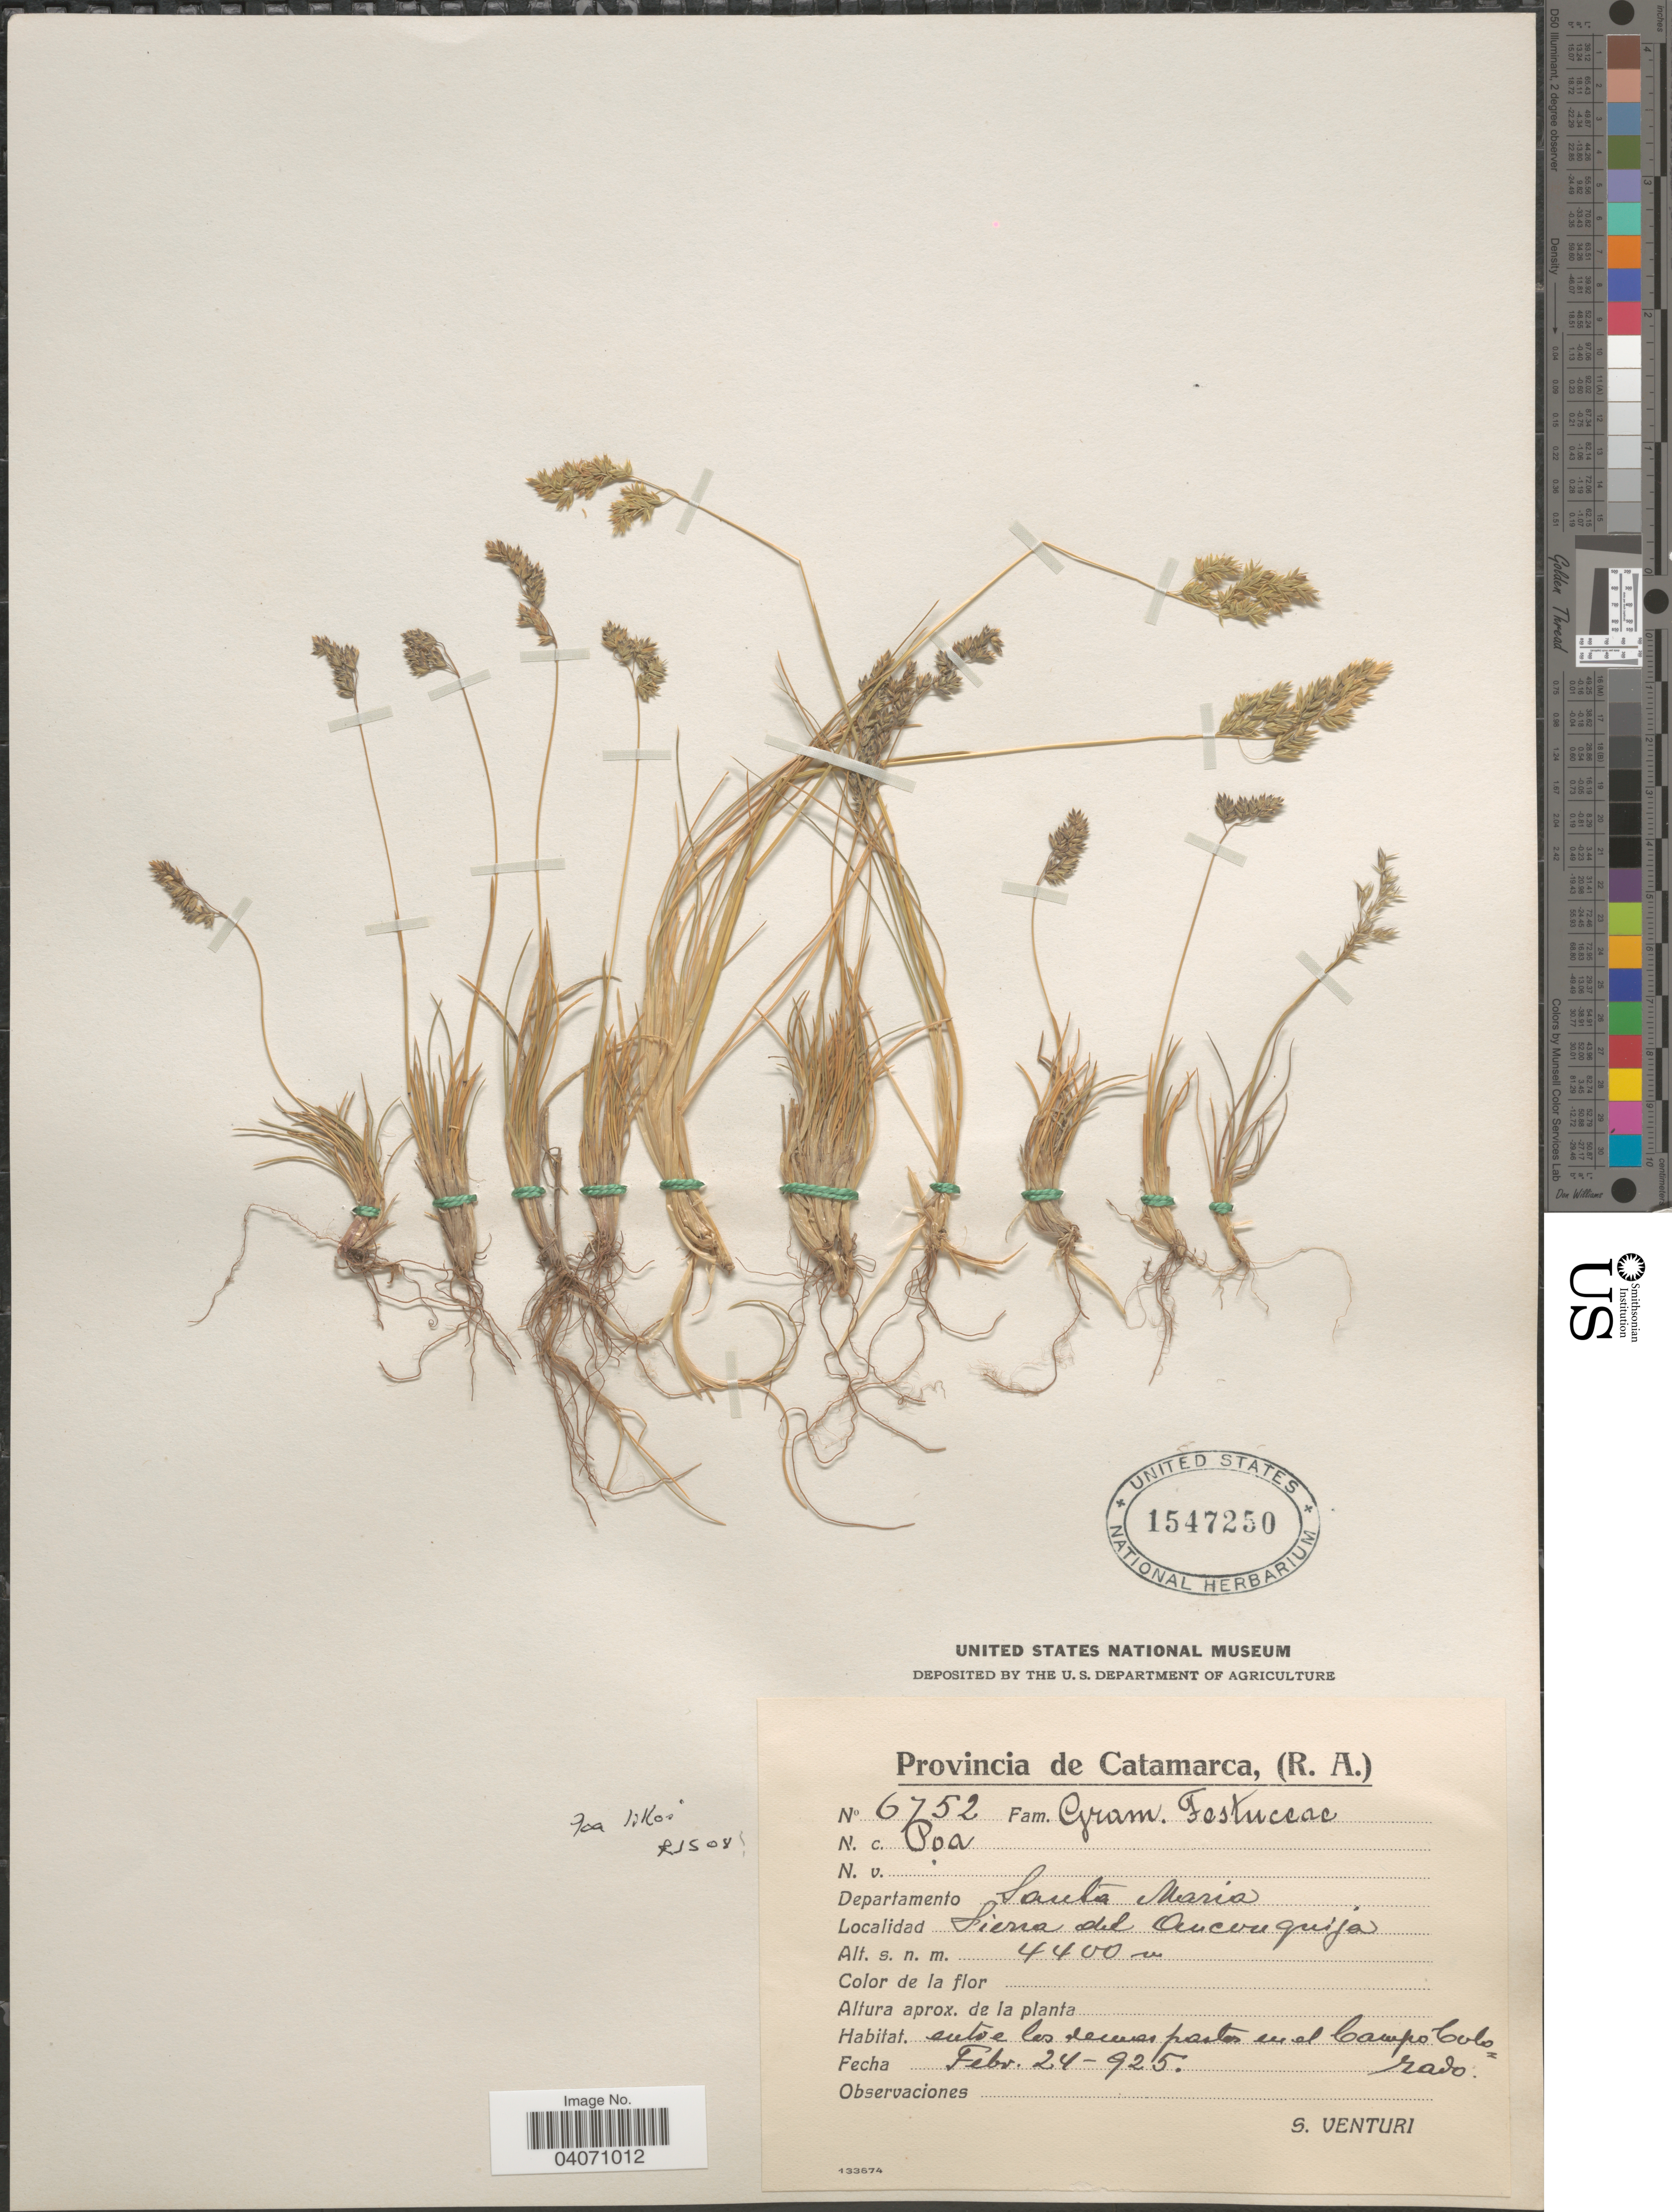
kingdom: Plantae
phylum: Tracheophyta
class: Liliopsida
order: Poales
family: Poaceae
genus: Poa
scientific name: Poa lilloi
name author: Hack.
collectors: S. Venturi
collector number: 6752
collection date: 1925-02-24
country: Argentina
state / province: Catamarca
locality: Departamento Santa Maria. Sierra del Aconquija. Entre los demas partes en el Campo Colorado.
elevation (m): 4400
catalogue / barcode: US 1547250